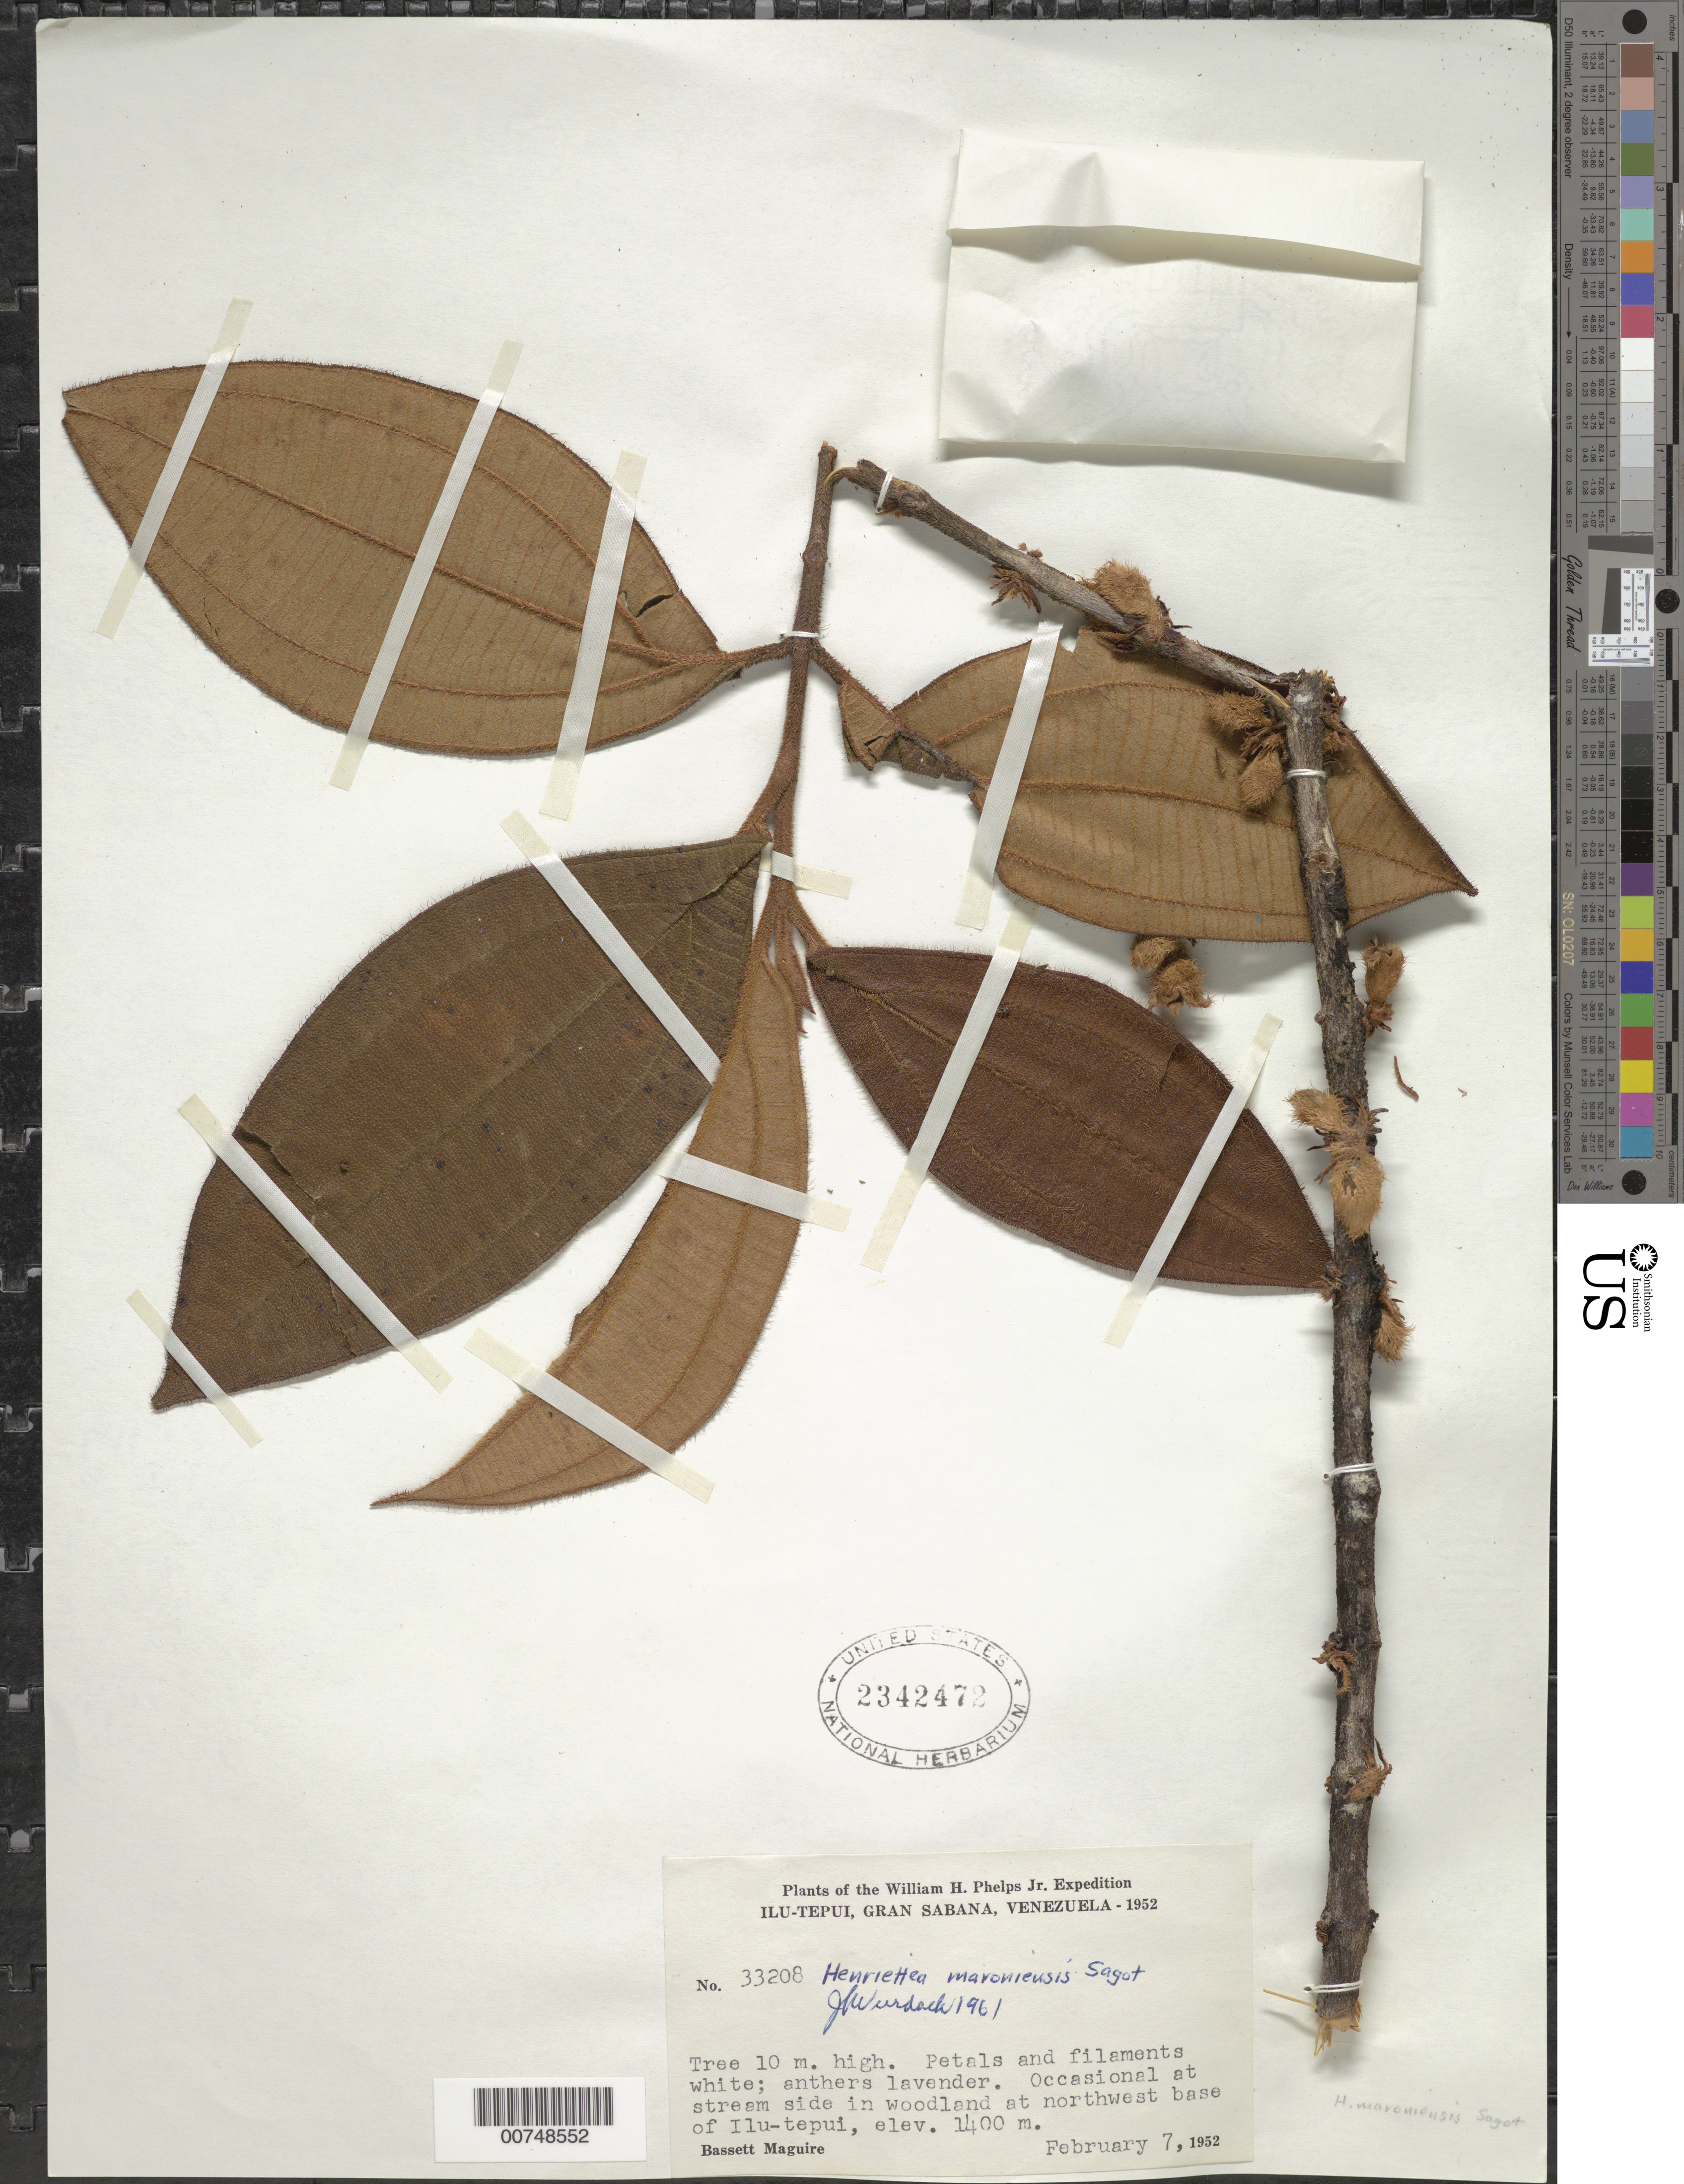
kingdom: Plantae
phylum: Tracheophyta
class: Magnoliopsida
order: Myrtales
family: Melastomataceae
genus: Henriettea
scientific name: Henriettea maroniensis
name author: Sagot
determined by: Wurdack, John J., (US), US (UNITED STATES)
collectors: B. Maguire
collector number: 33208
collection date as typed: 7-Feb-52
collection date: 1952-02-07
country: Venezuela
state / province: Bolívar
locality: Gran Sabana, NW base of Ilu-tepuí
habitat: Stream side in woodland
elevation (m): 1400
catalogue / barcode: US 2342472